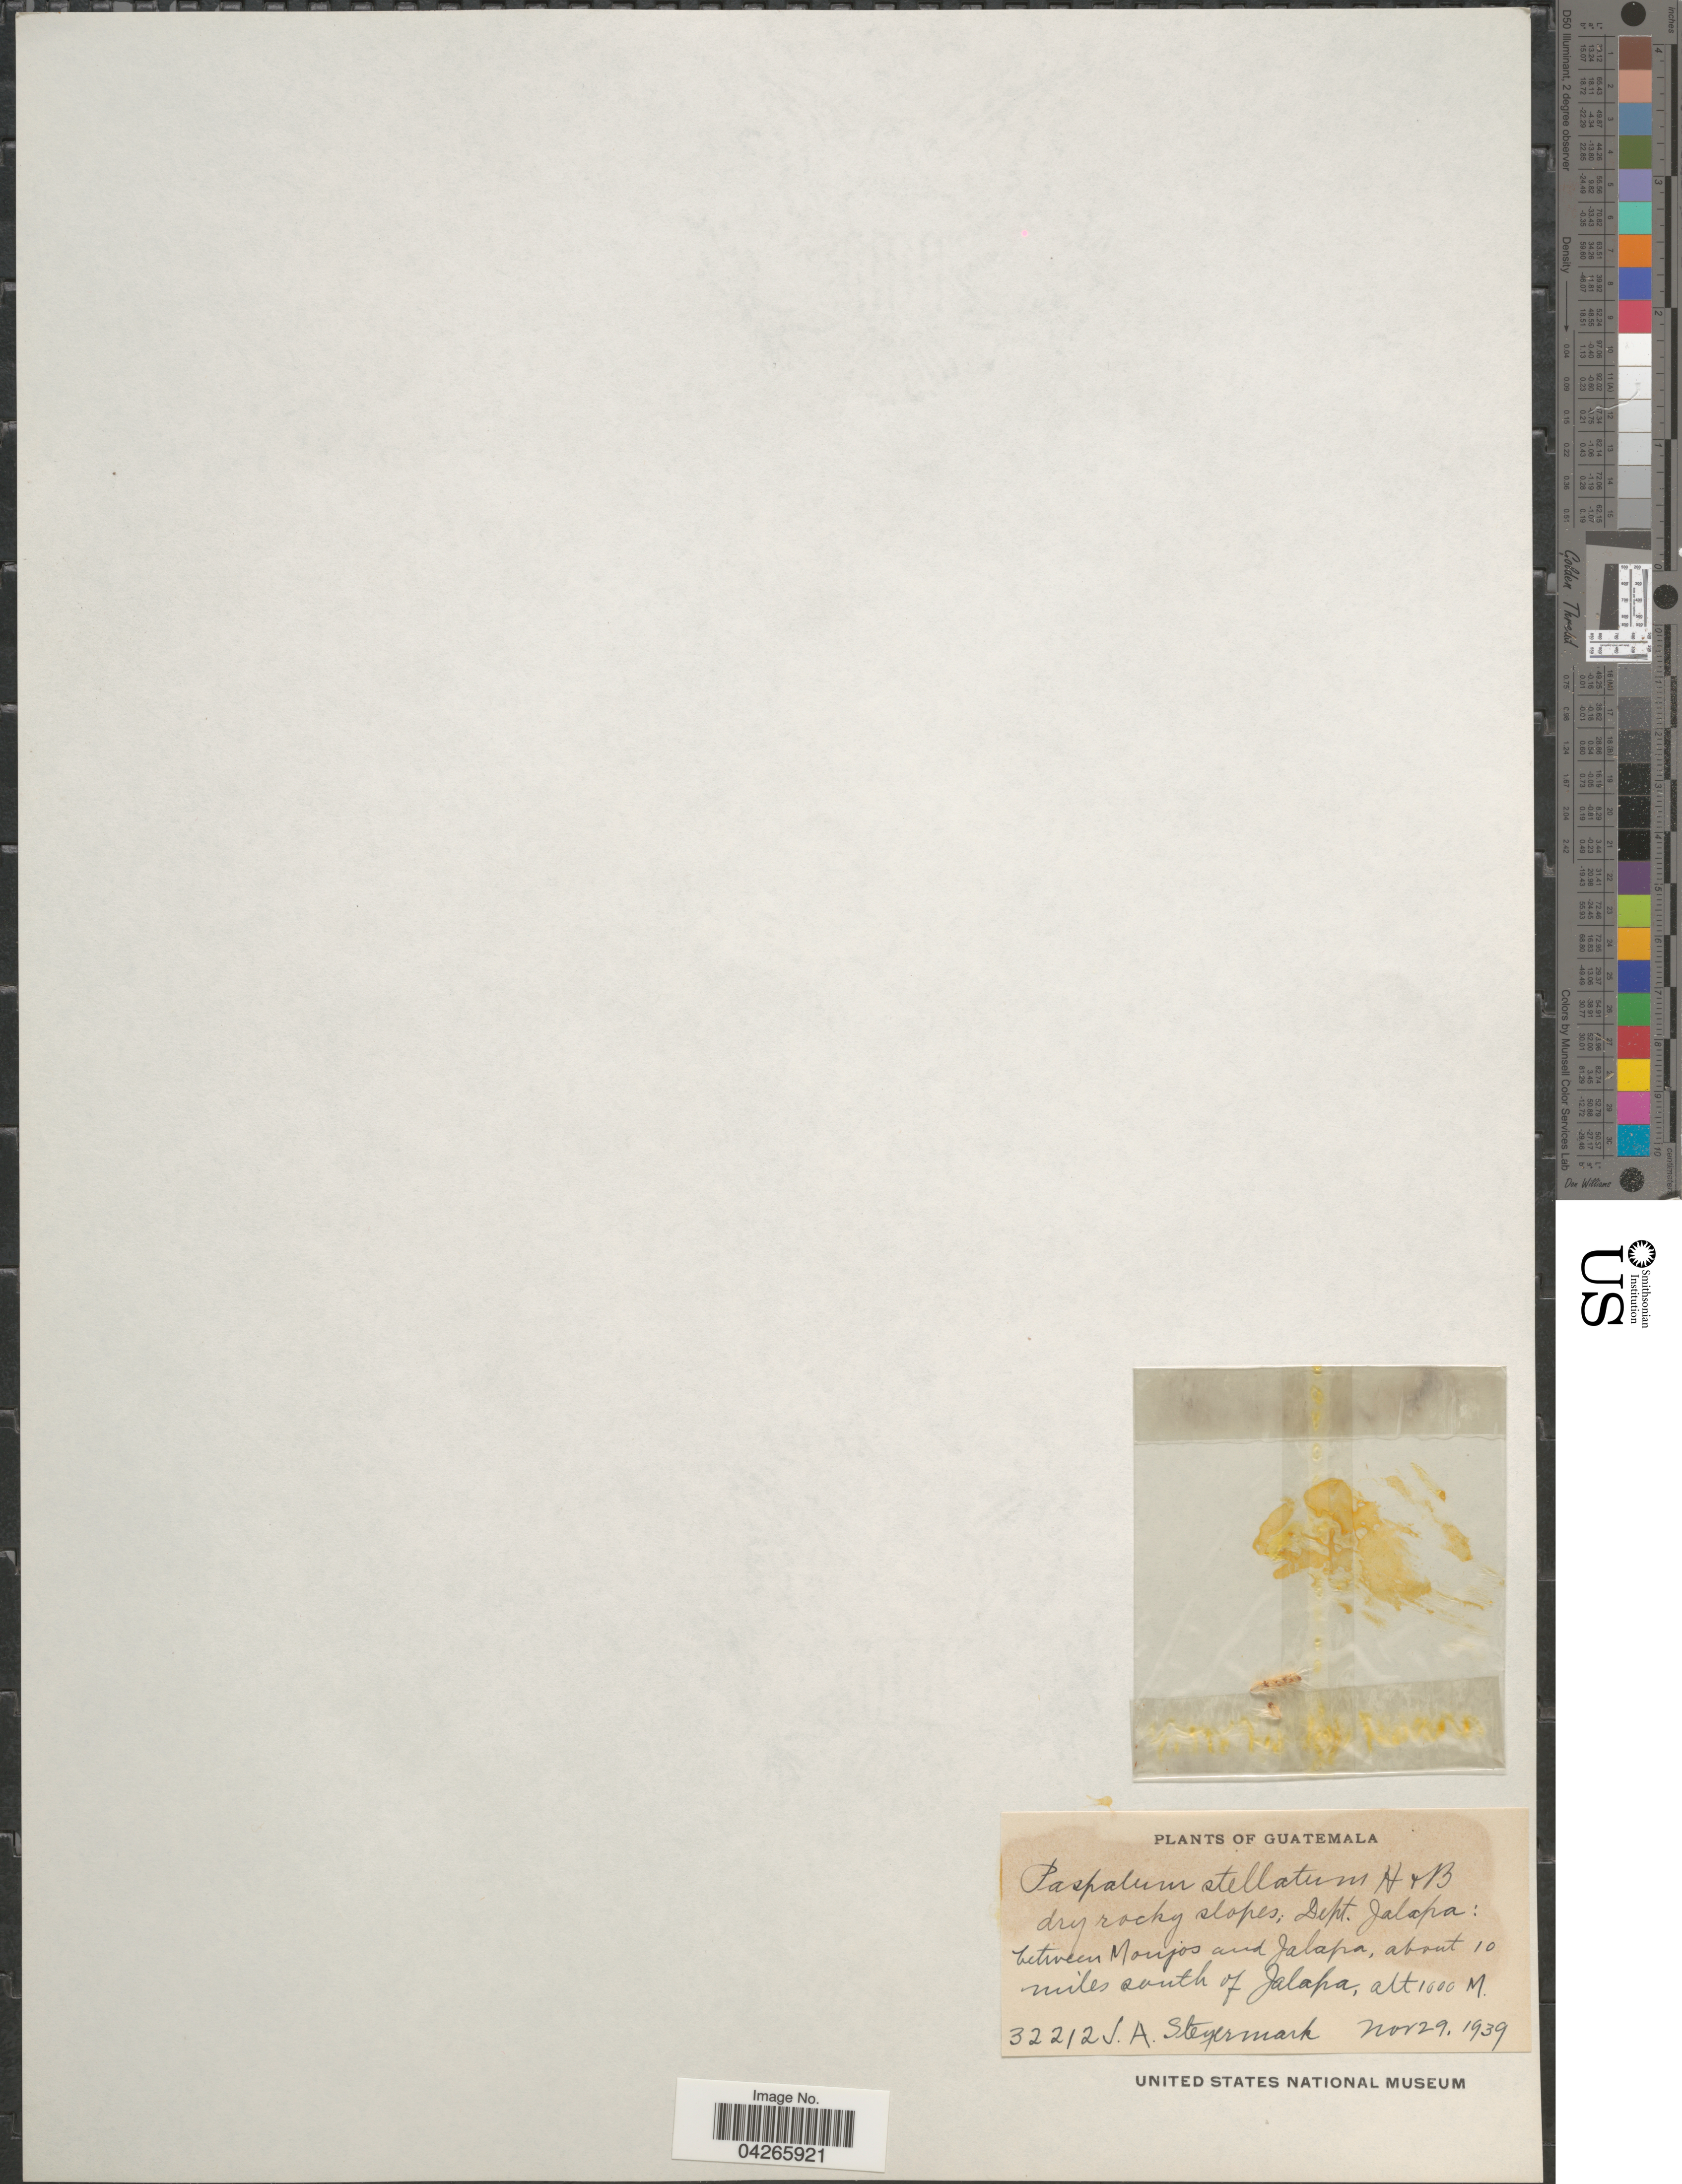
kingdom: Plantae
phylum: Tracheophyta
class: Liliopsida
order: Poales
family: Poaceae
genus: Paspalum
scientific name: Paspalum stellatum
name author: Humb. & Bonpl. ex Flüggé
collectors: J. Steyermark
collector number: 32212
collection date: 1939-11-29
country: Guatemala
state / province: Jalapa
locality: Dept. Jalapa: between Monjos and Jalapa, about 10 miles south of Jalapa.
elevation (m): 1000